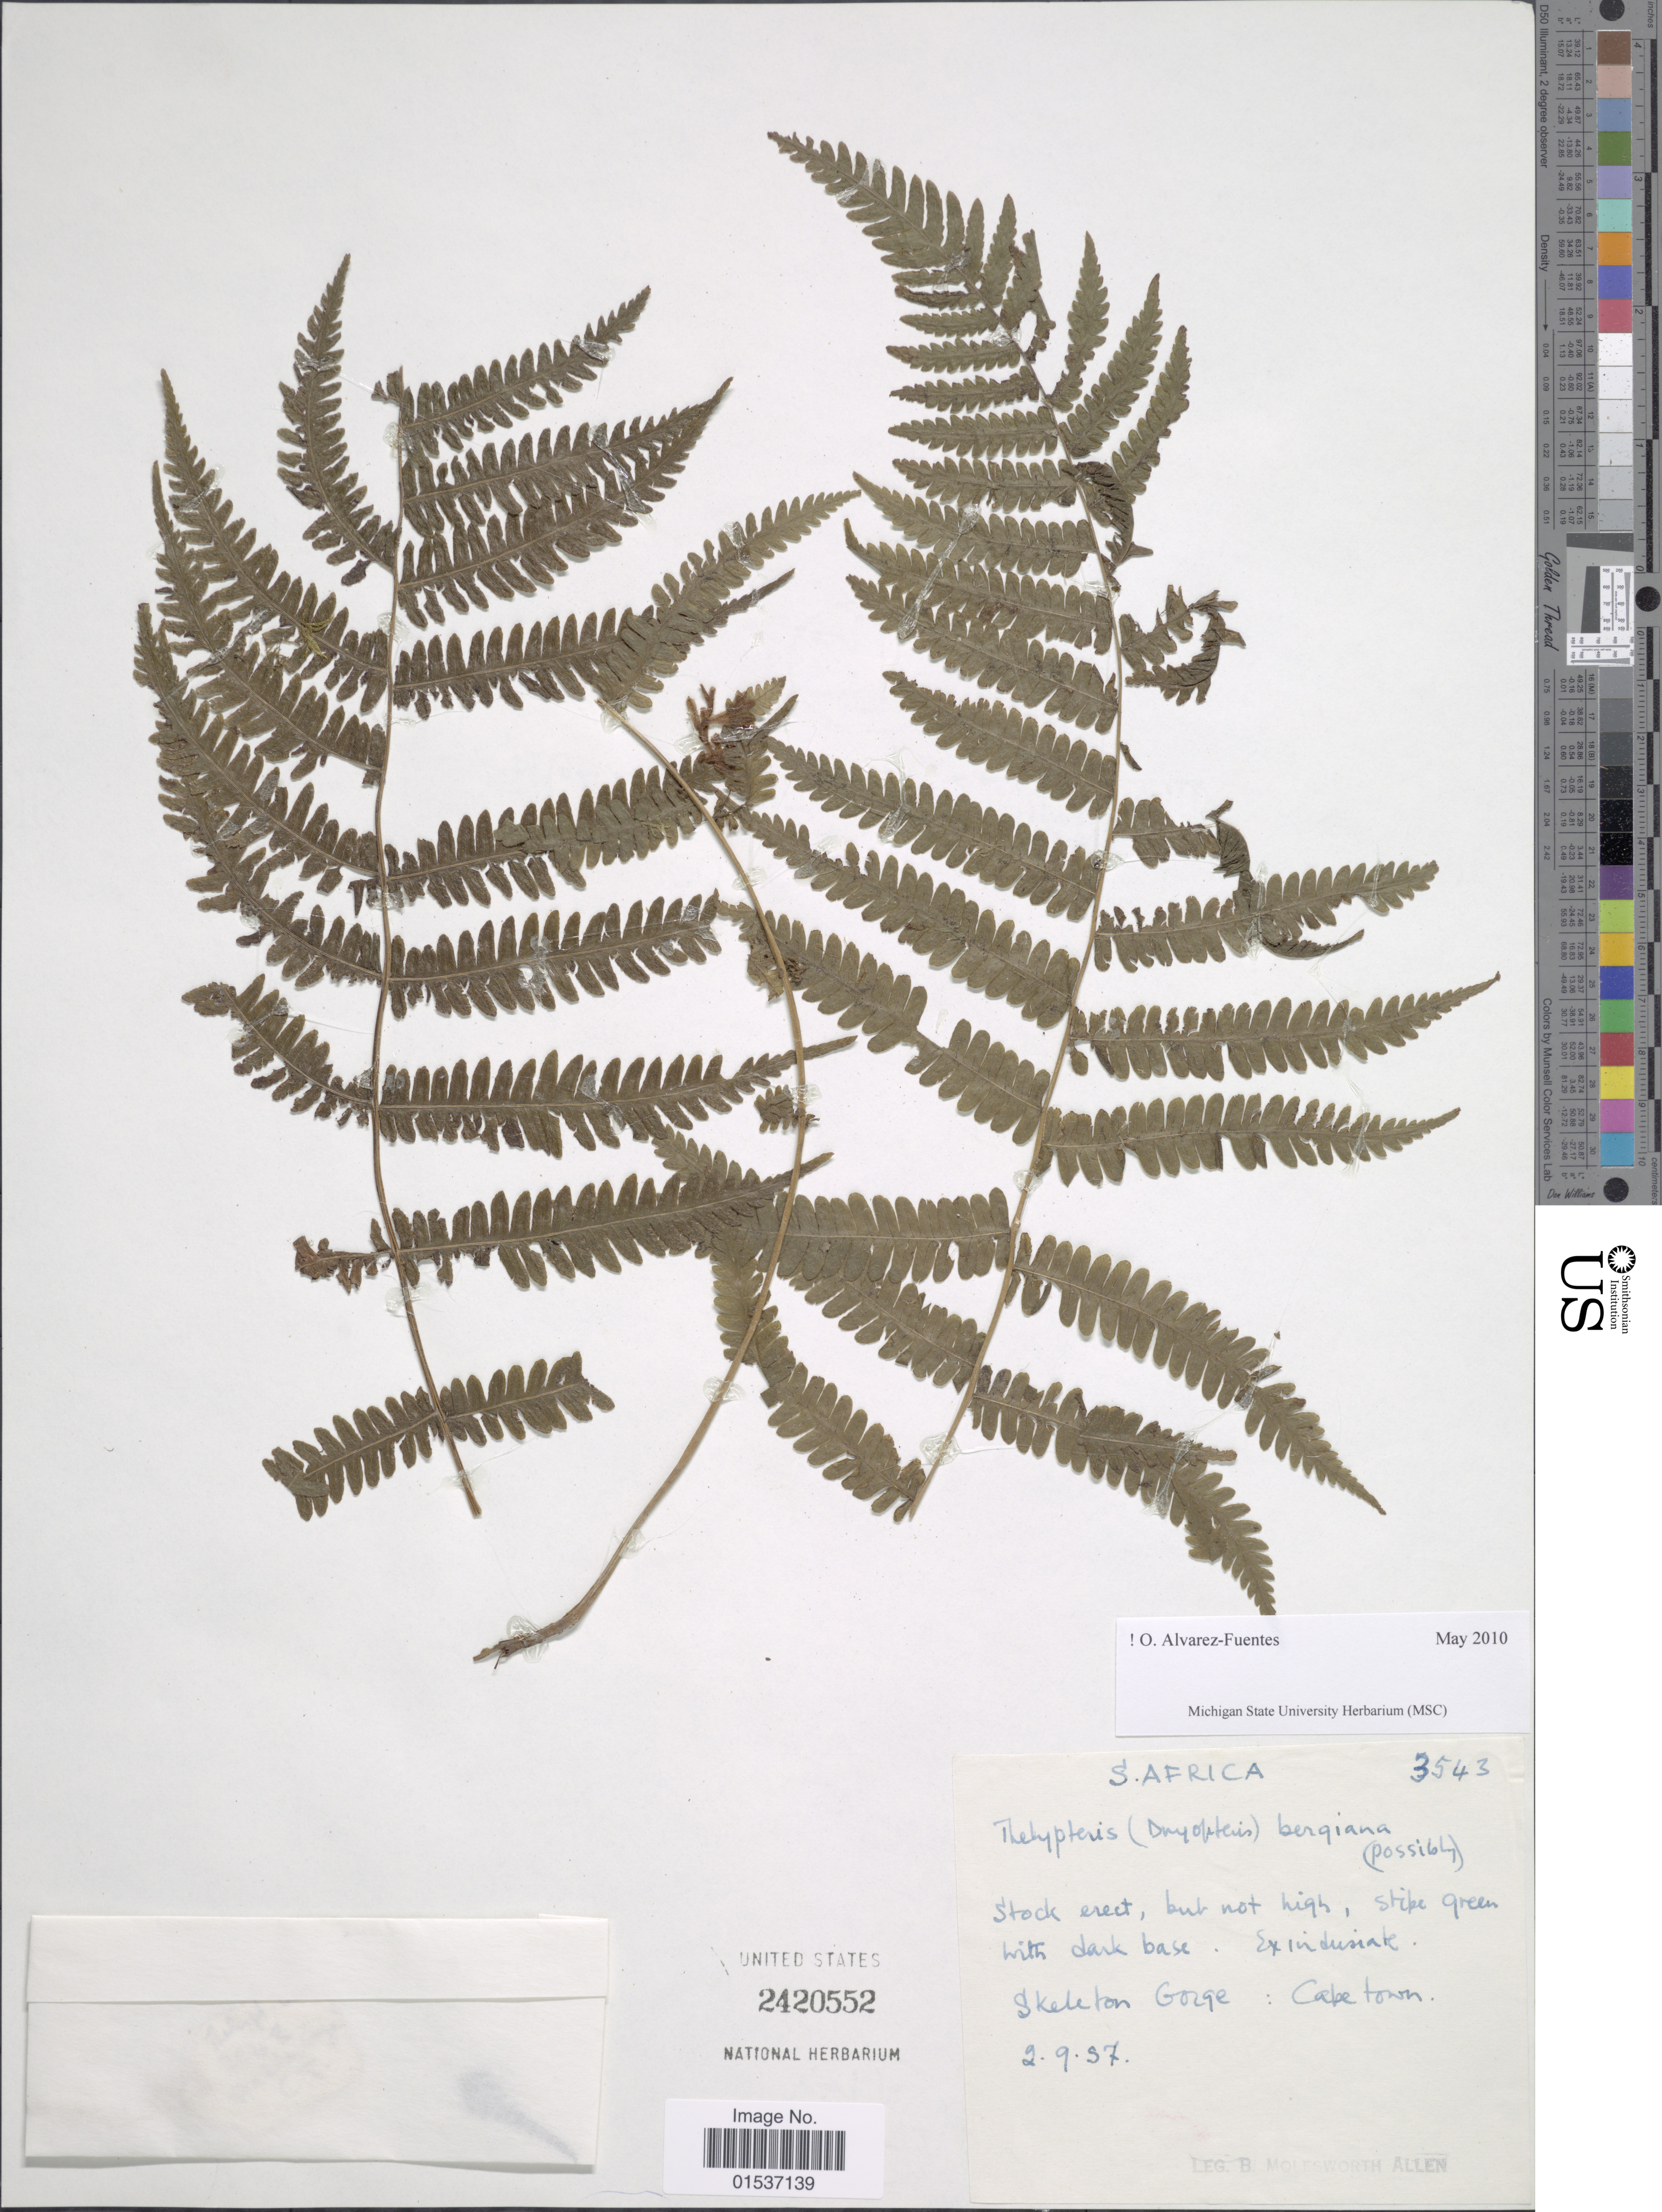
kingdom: Plantae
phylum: Tracheophyta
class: Polypodiopsida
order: Polypodiales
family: Thelypteridaceae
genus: Thelypteris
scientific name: Thelypteris bergiana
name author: (Schltdl.) Ching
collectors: B. E. G. Molesworth-Allen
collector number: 3543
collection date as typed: Transcribed d/m/y: 2/9/57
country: South Africa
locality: S. Africa. Skeleton Gorge: Cape town.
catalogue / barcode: US 2420552